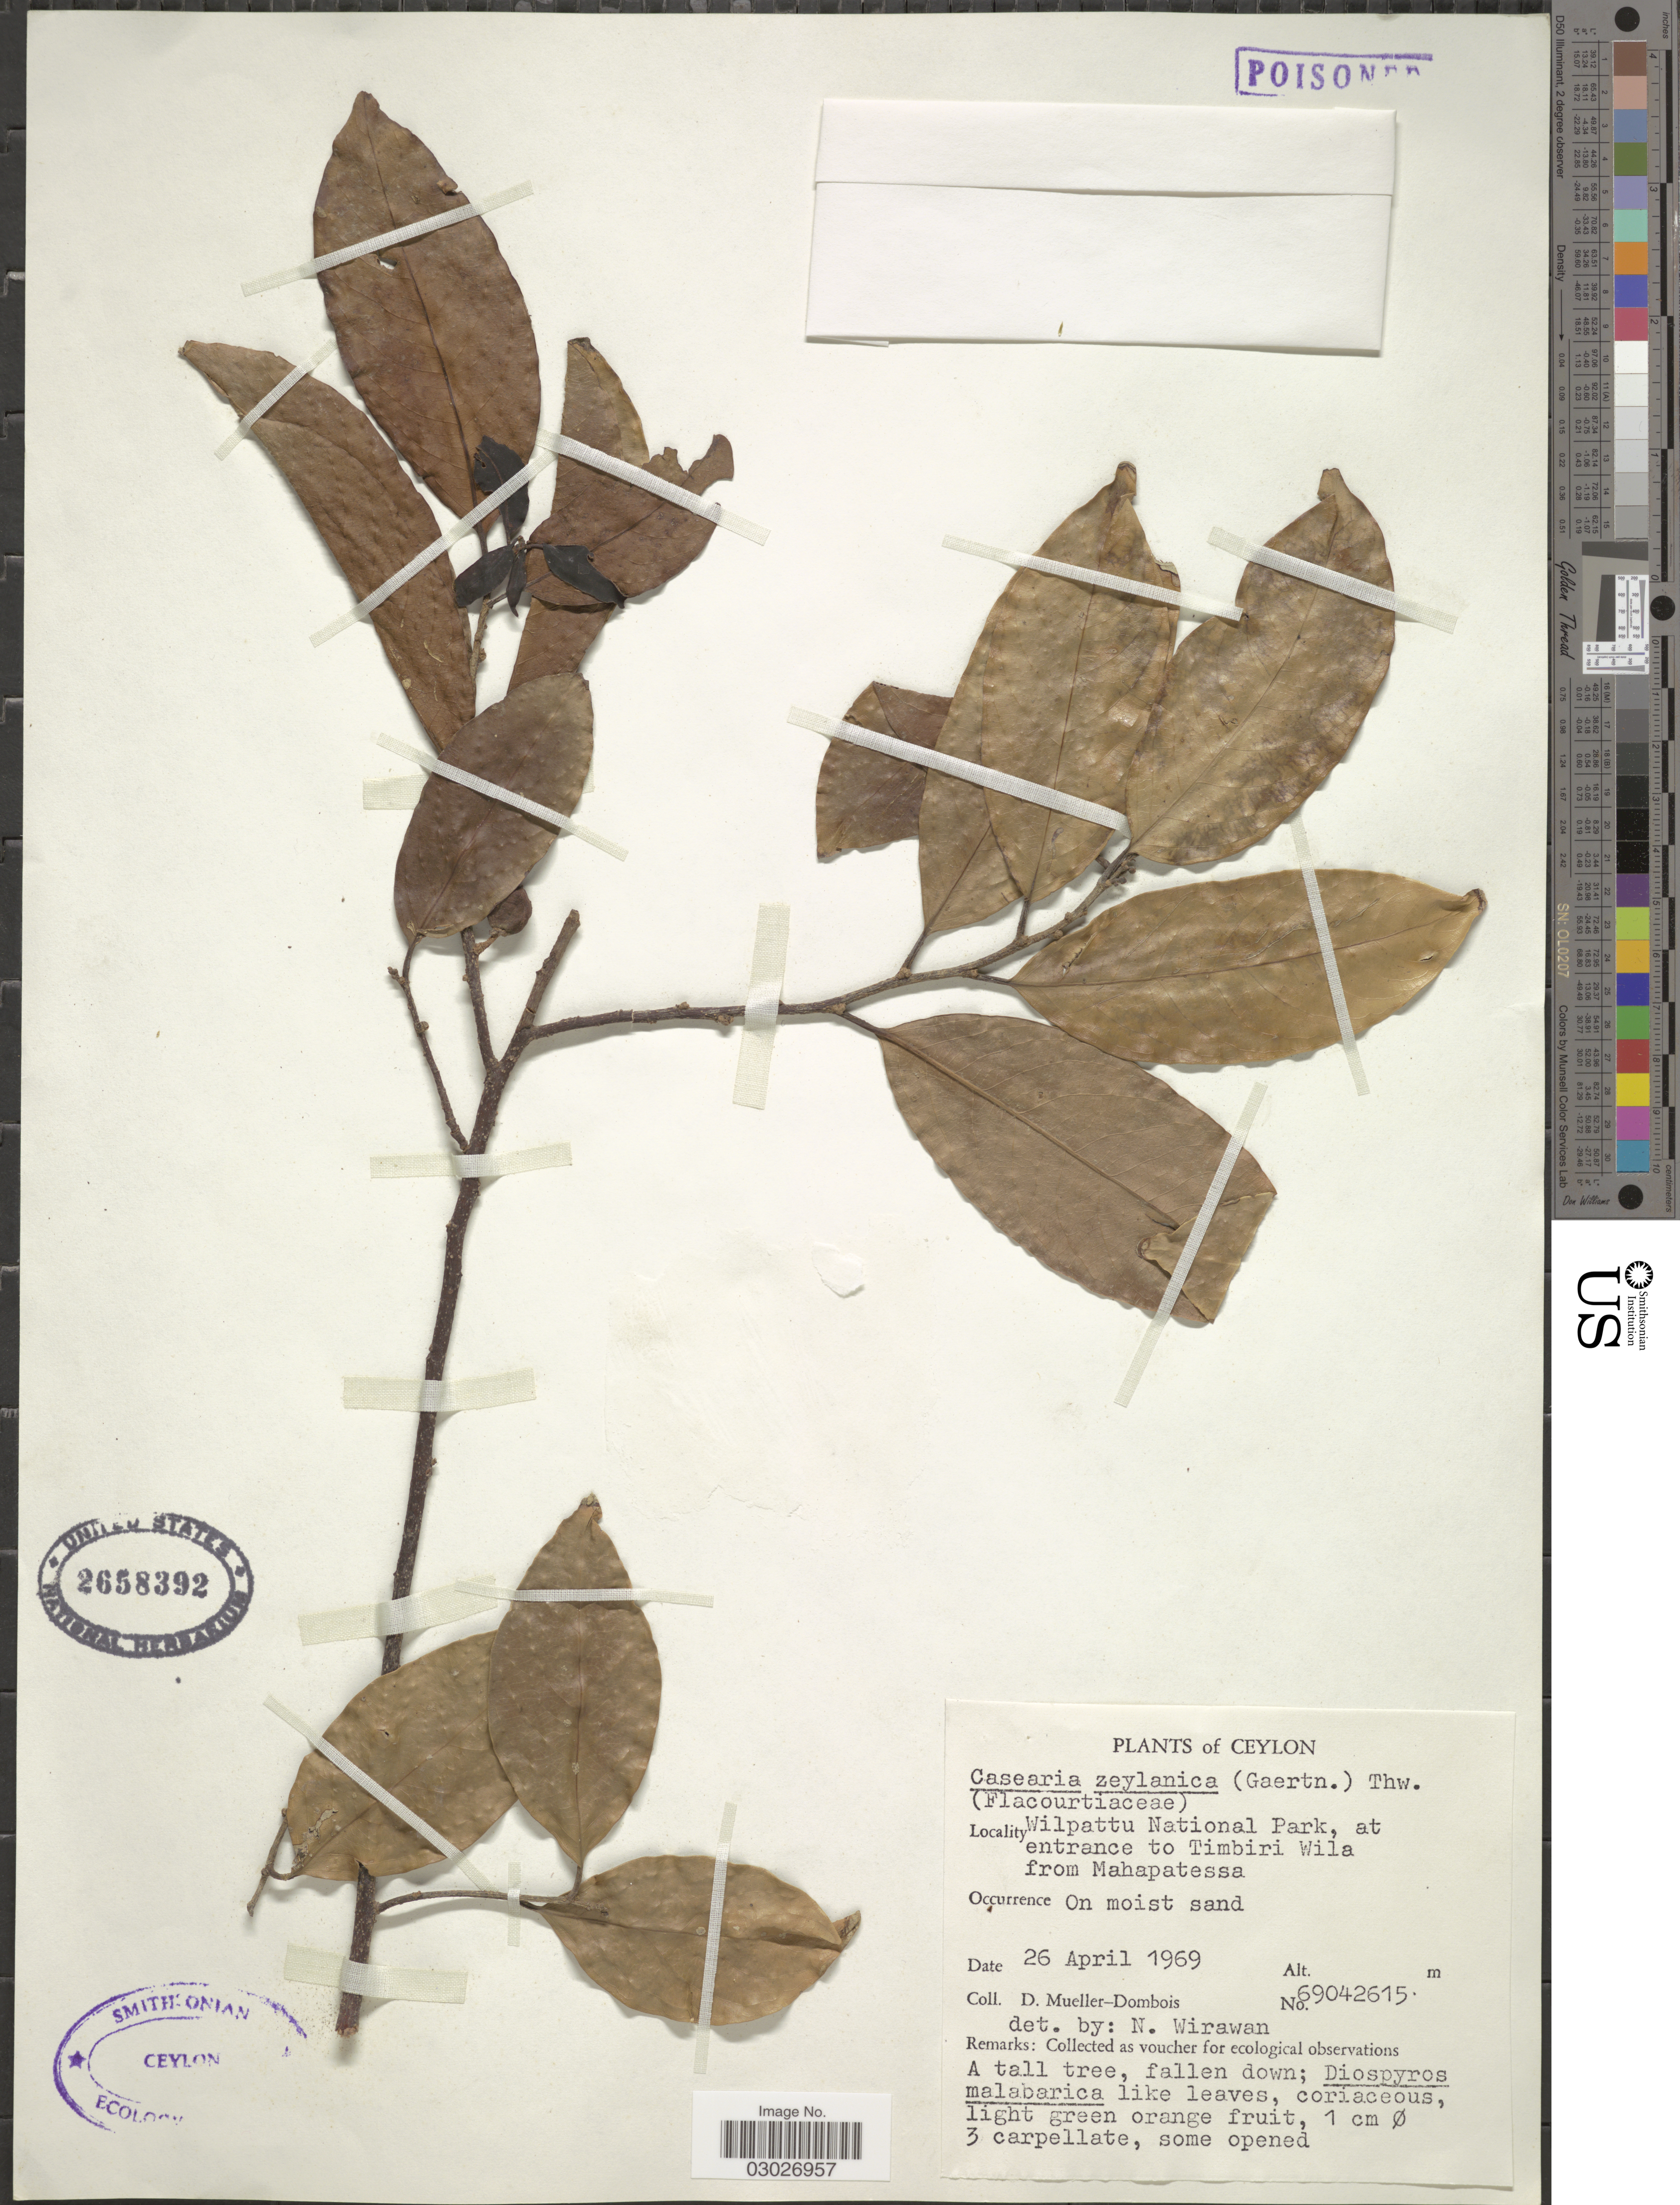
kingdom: Plantae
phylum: Tracheophyta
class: Magnoliopsida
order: Malpighiales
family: Salicaceae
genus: Casearia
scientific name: Casearia zeylanica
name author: Thwaites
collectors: D. Mueller-Dombois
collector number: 69042615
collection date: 1969-04-26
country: Sri Lanka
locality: Ceylon. Wilpattu National Park, at entrance to Timbiri Wila from Mahapatessa.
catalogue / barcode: US 2658392